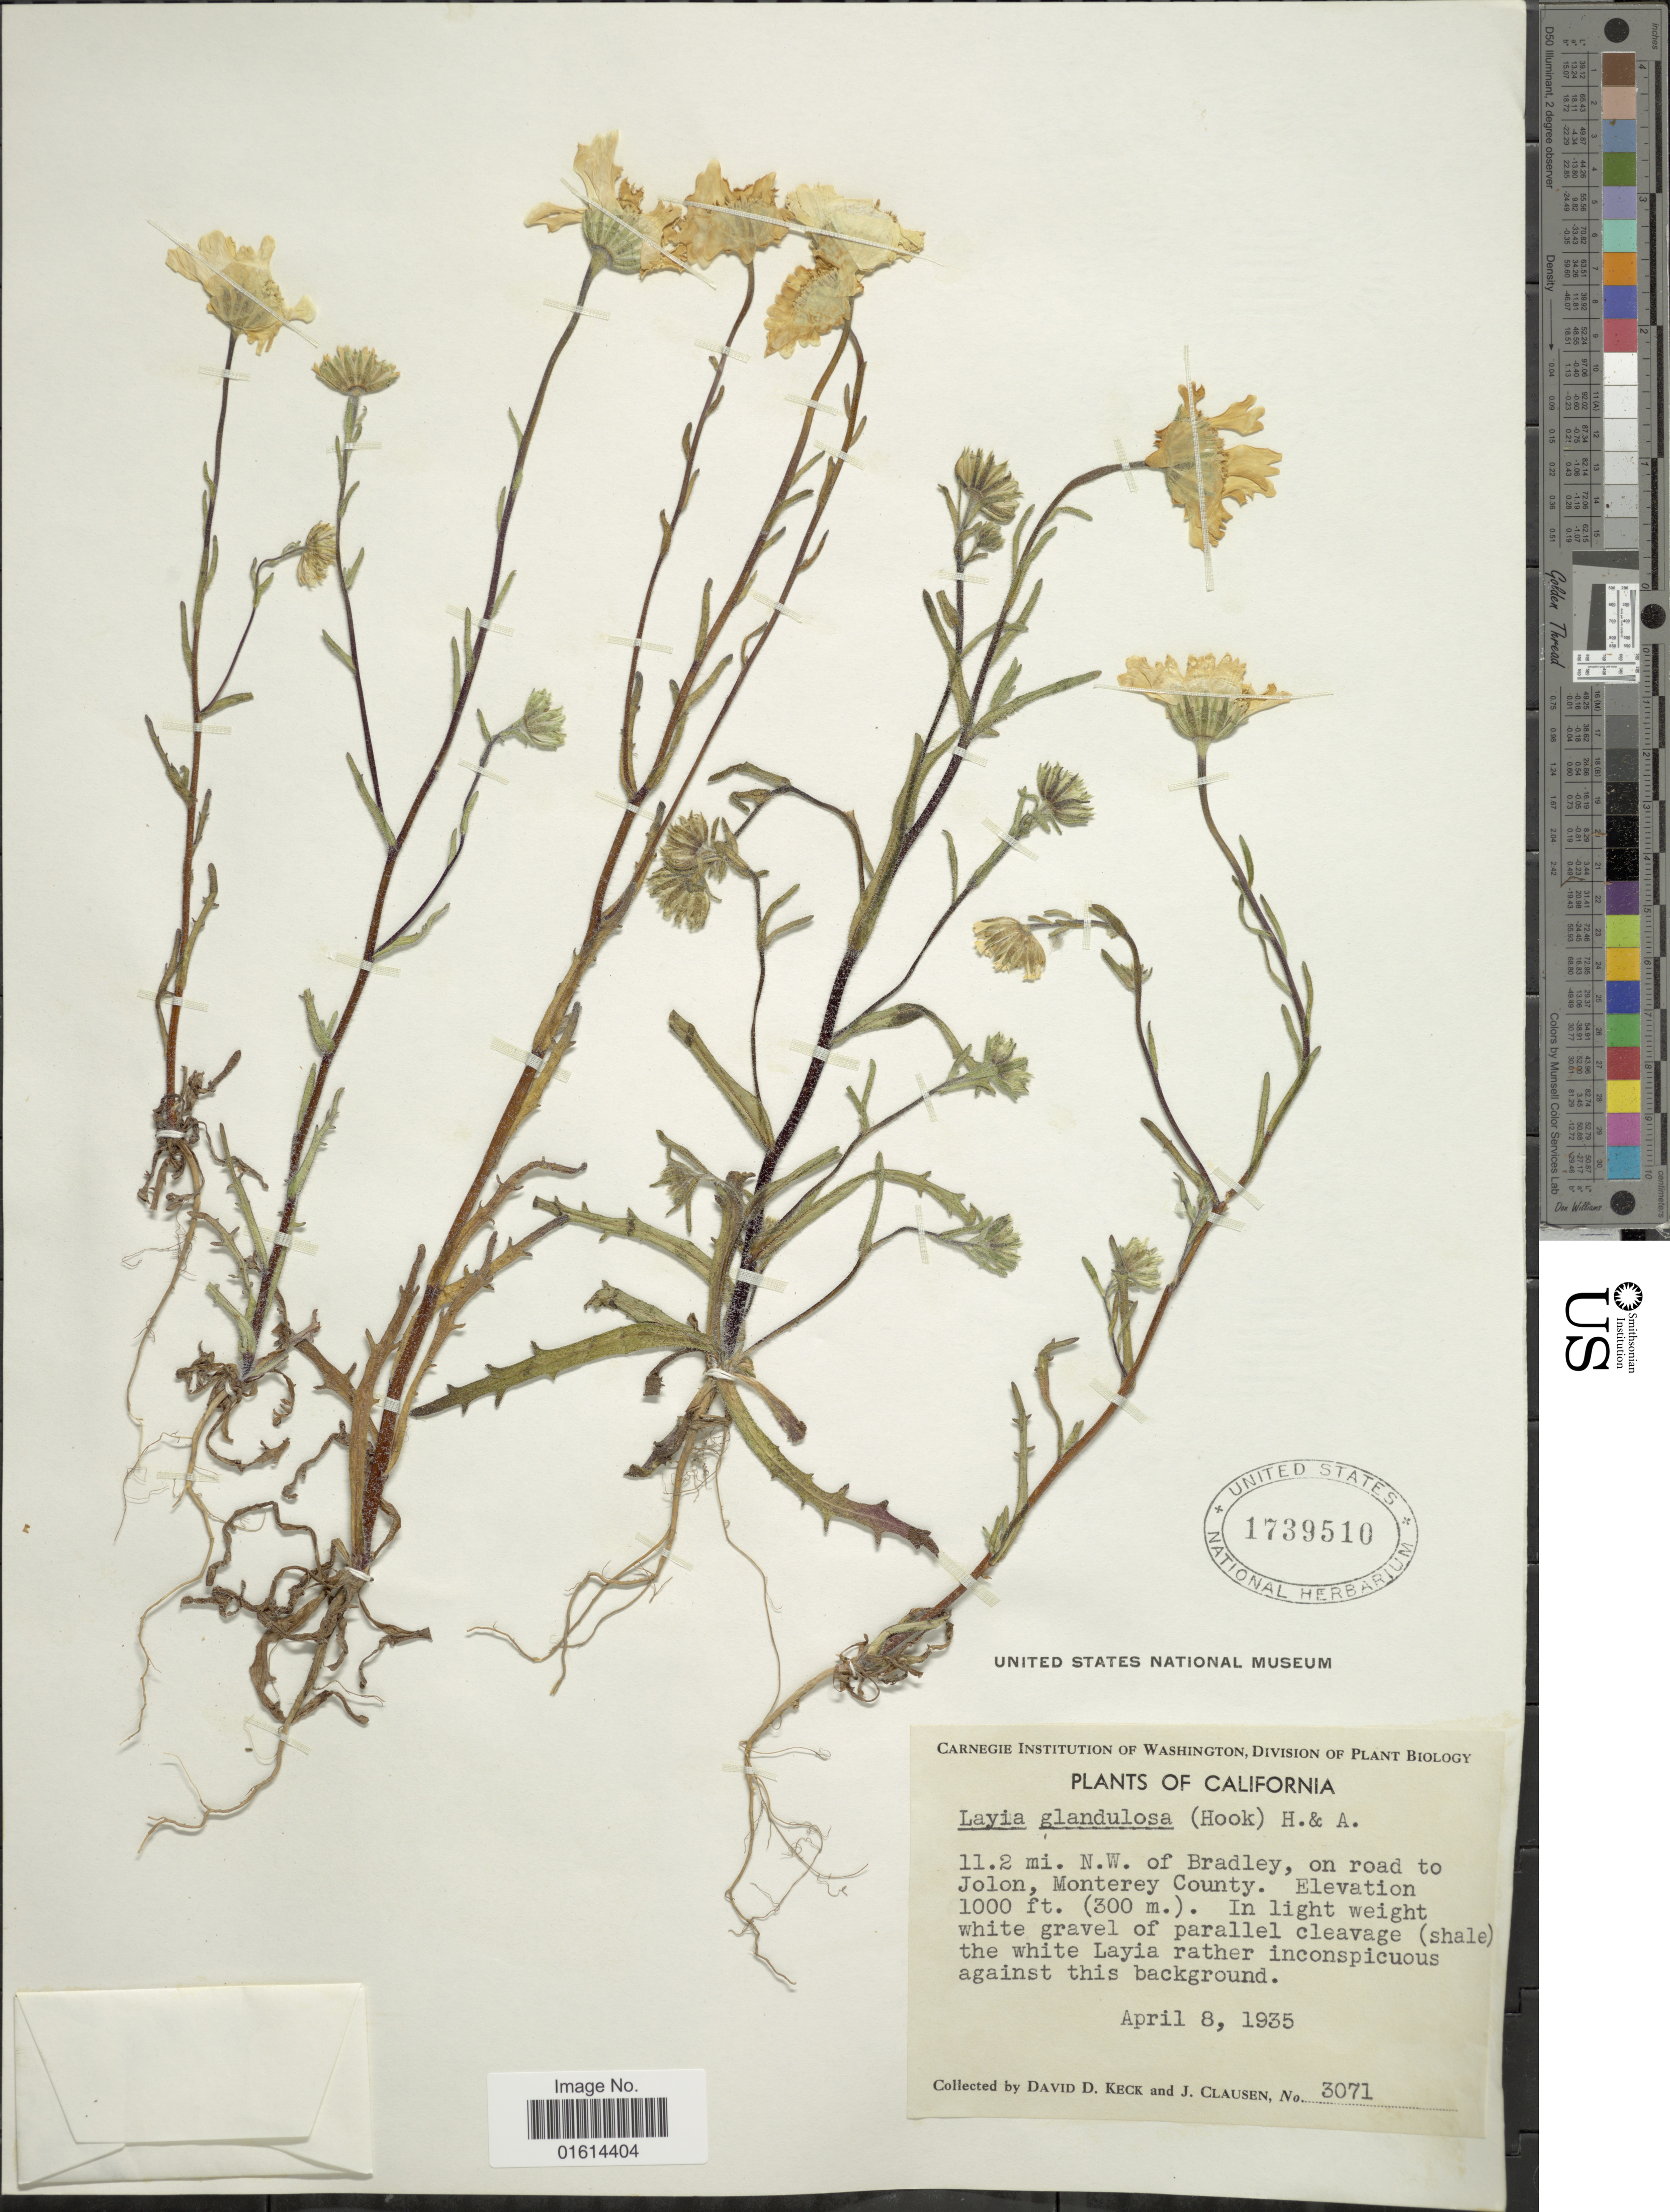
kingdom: Plantae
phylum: Tracheophyta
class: Magnoliopsida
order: Asterales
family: Asteraceae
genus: Layia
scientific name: Layia glandulosa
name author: Hook. & Arn.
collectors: D. D. Keck & J. Clausen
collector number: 3071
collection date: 1935-04-08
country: United States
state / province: California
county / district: Monterey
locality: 11.2 mi. N.W. of Bradley, on road to Jolon, Monterey County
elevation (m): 305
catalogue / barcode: US 1739510